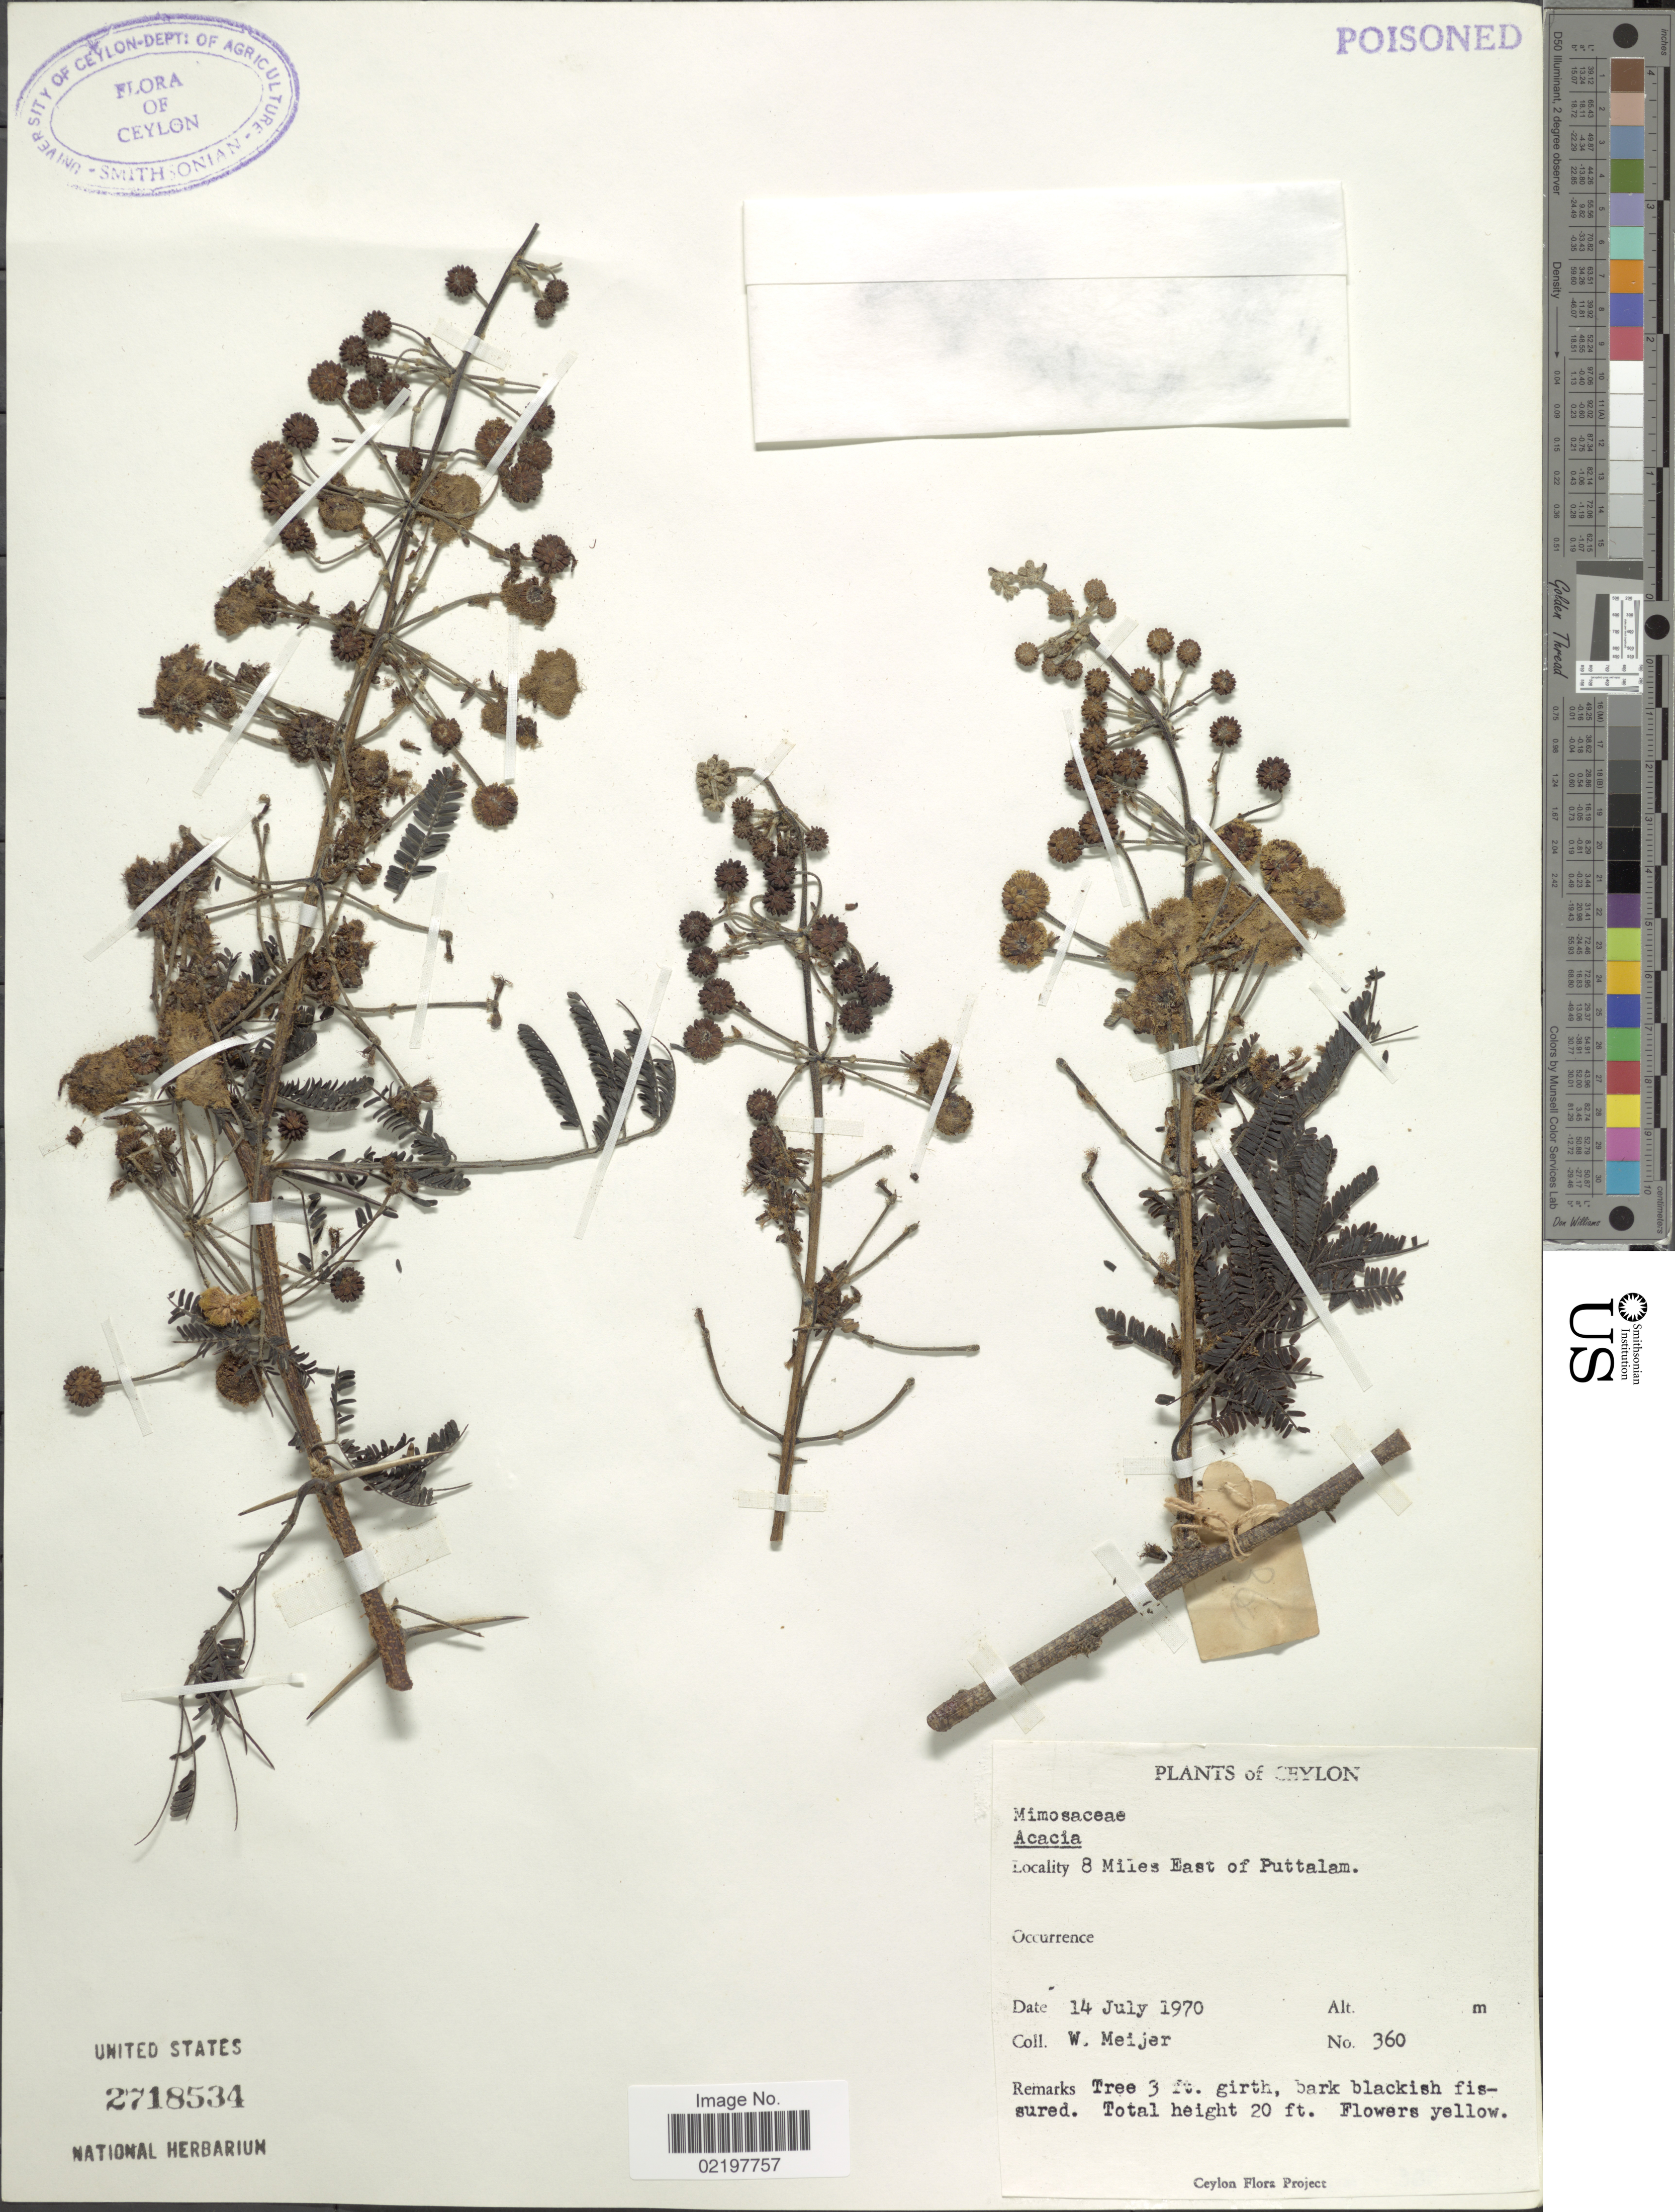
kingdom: Plantae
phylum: Tracheophyta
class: Magnoliopsida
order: Fabales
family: Fabaceae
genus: Acacia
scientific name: Acacia sp.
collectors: W. Meijer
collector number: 360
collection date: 1970-07-14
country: Sri Lanka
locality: Ceylon, 8 Miles East of Puttalam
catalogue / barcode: US 2718534